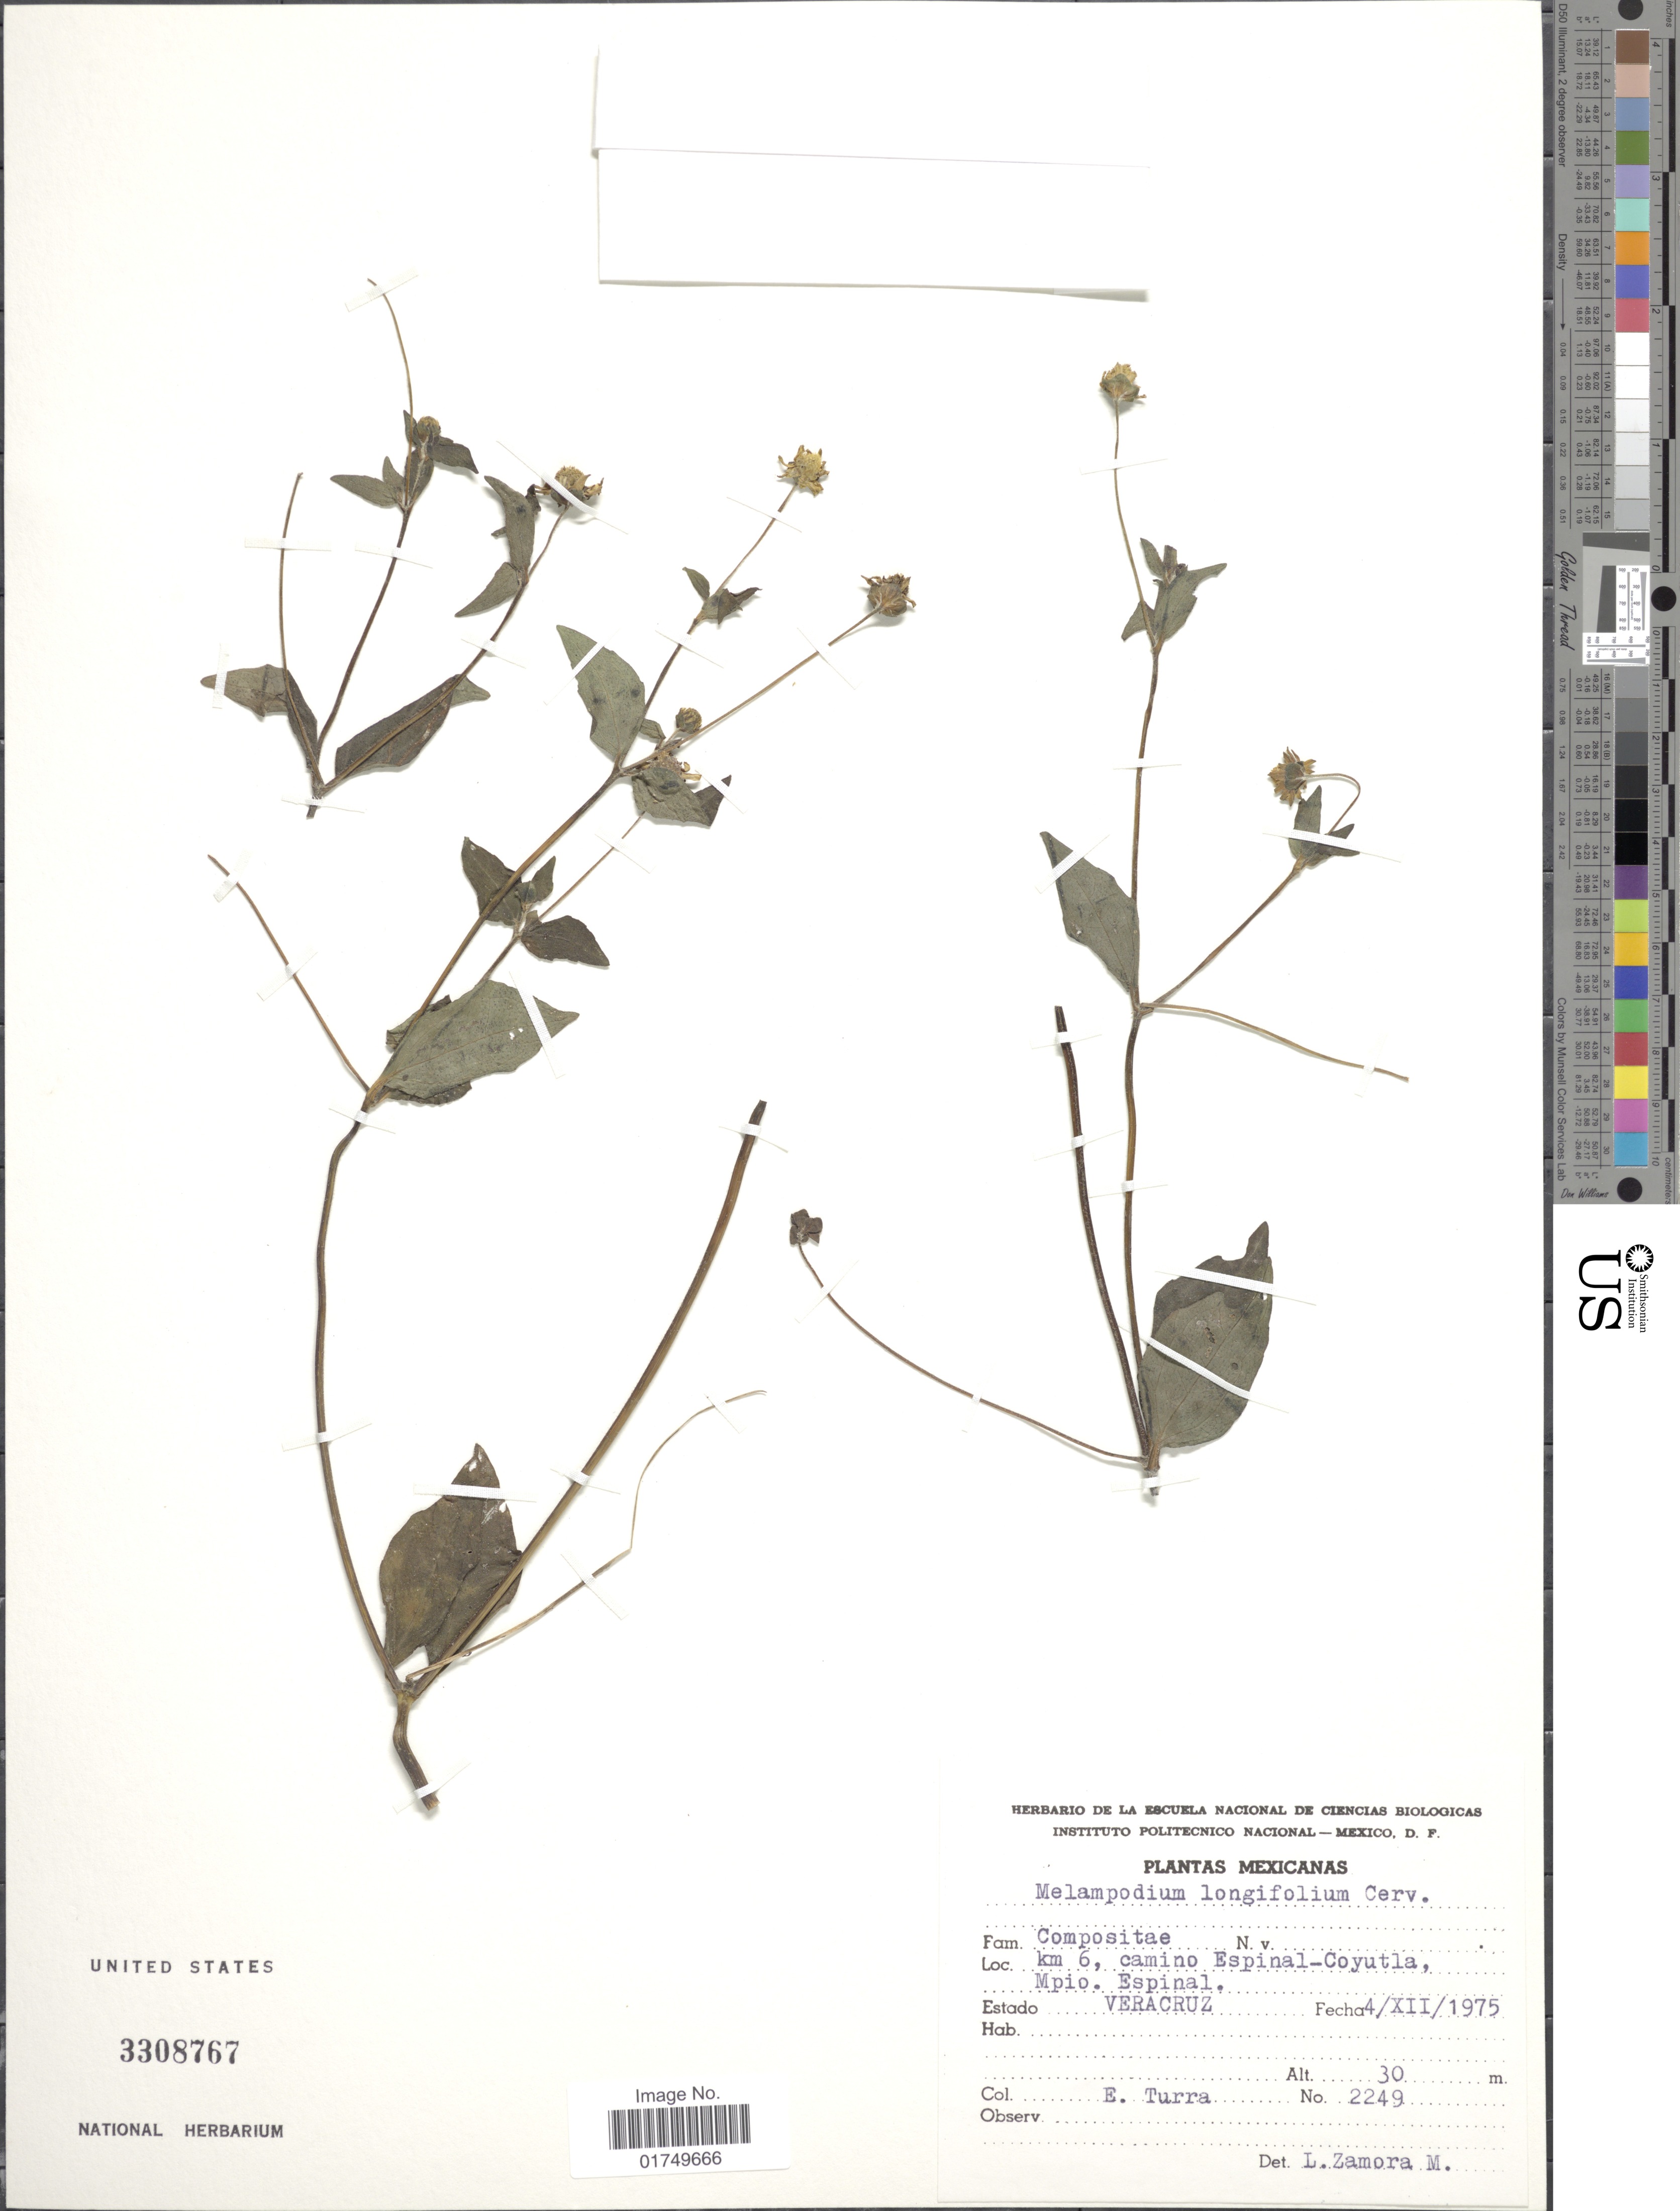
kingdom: Plantae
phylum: Tracheophyta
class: Magnoliopsida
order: Asterales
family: Asteraceae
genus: Melampodium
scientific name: Melampodium longifolium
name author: Cerv. ex Cav.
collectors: E. Turra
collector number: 2249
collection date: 1975-12-04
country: Mexico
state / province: Veracruz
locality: Km 6, camino Espinal-Coyutla, Mpio. Espinal, Veracruz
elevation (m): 30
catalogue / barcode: US 3308767